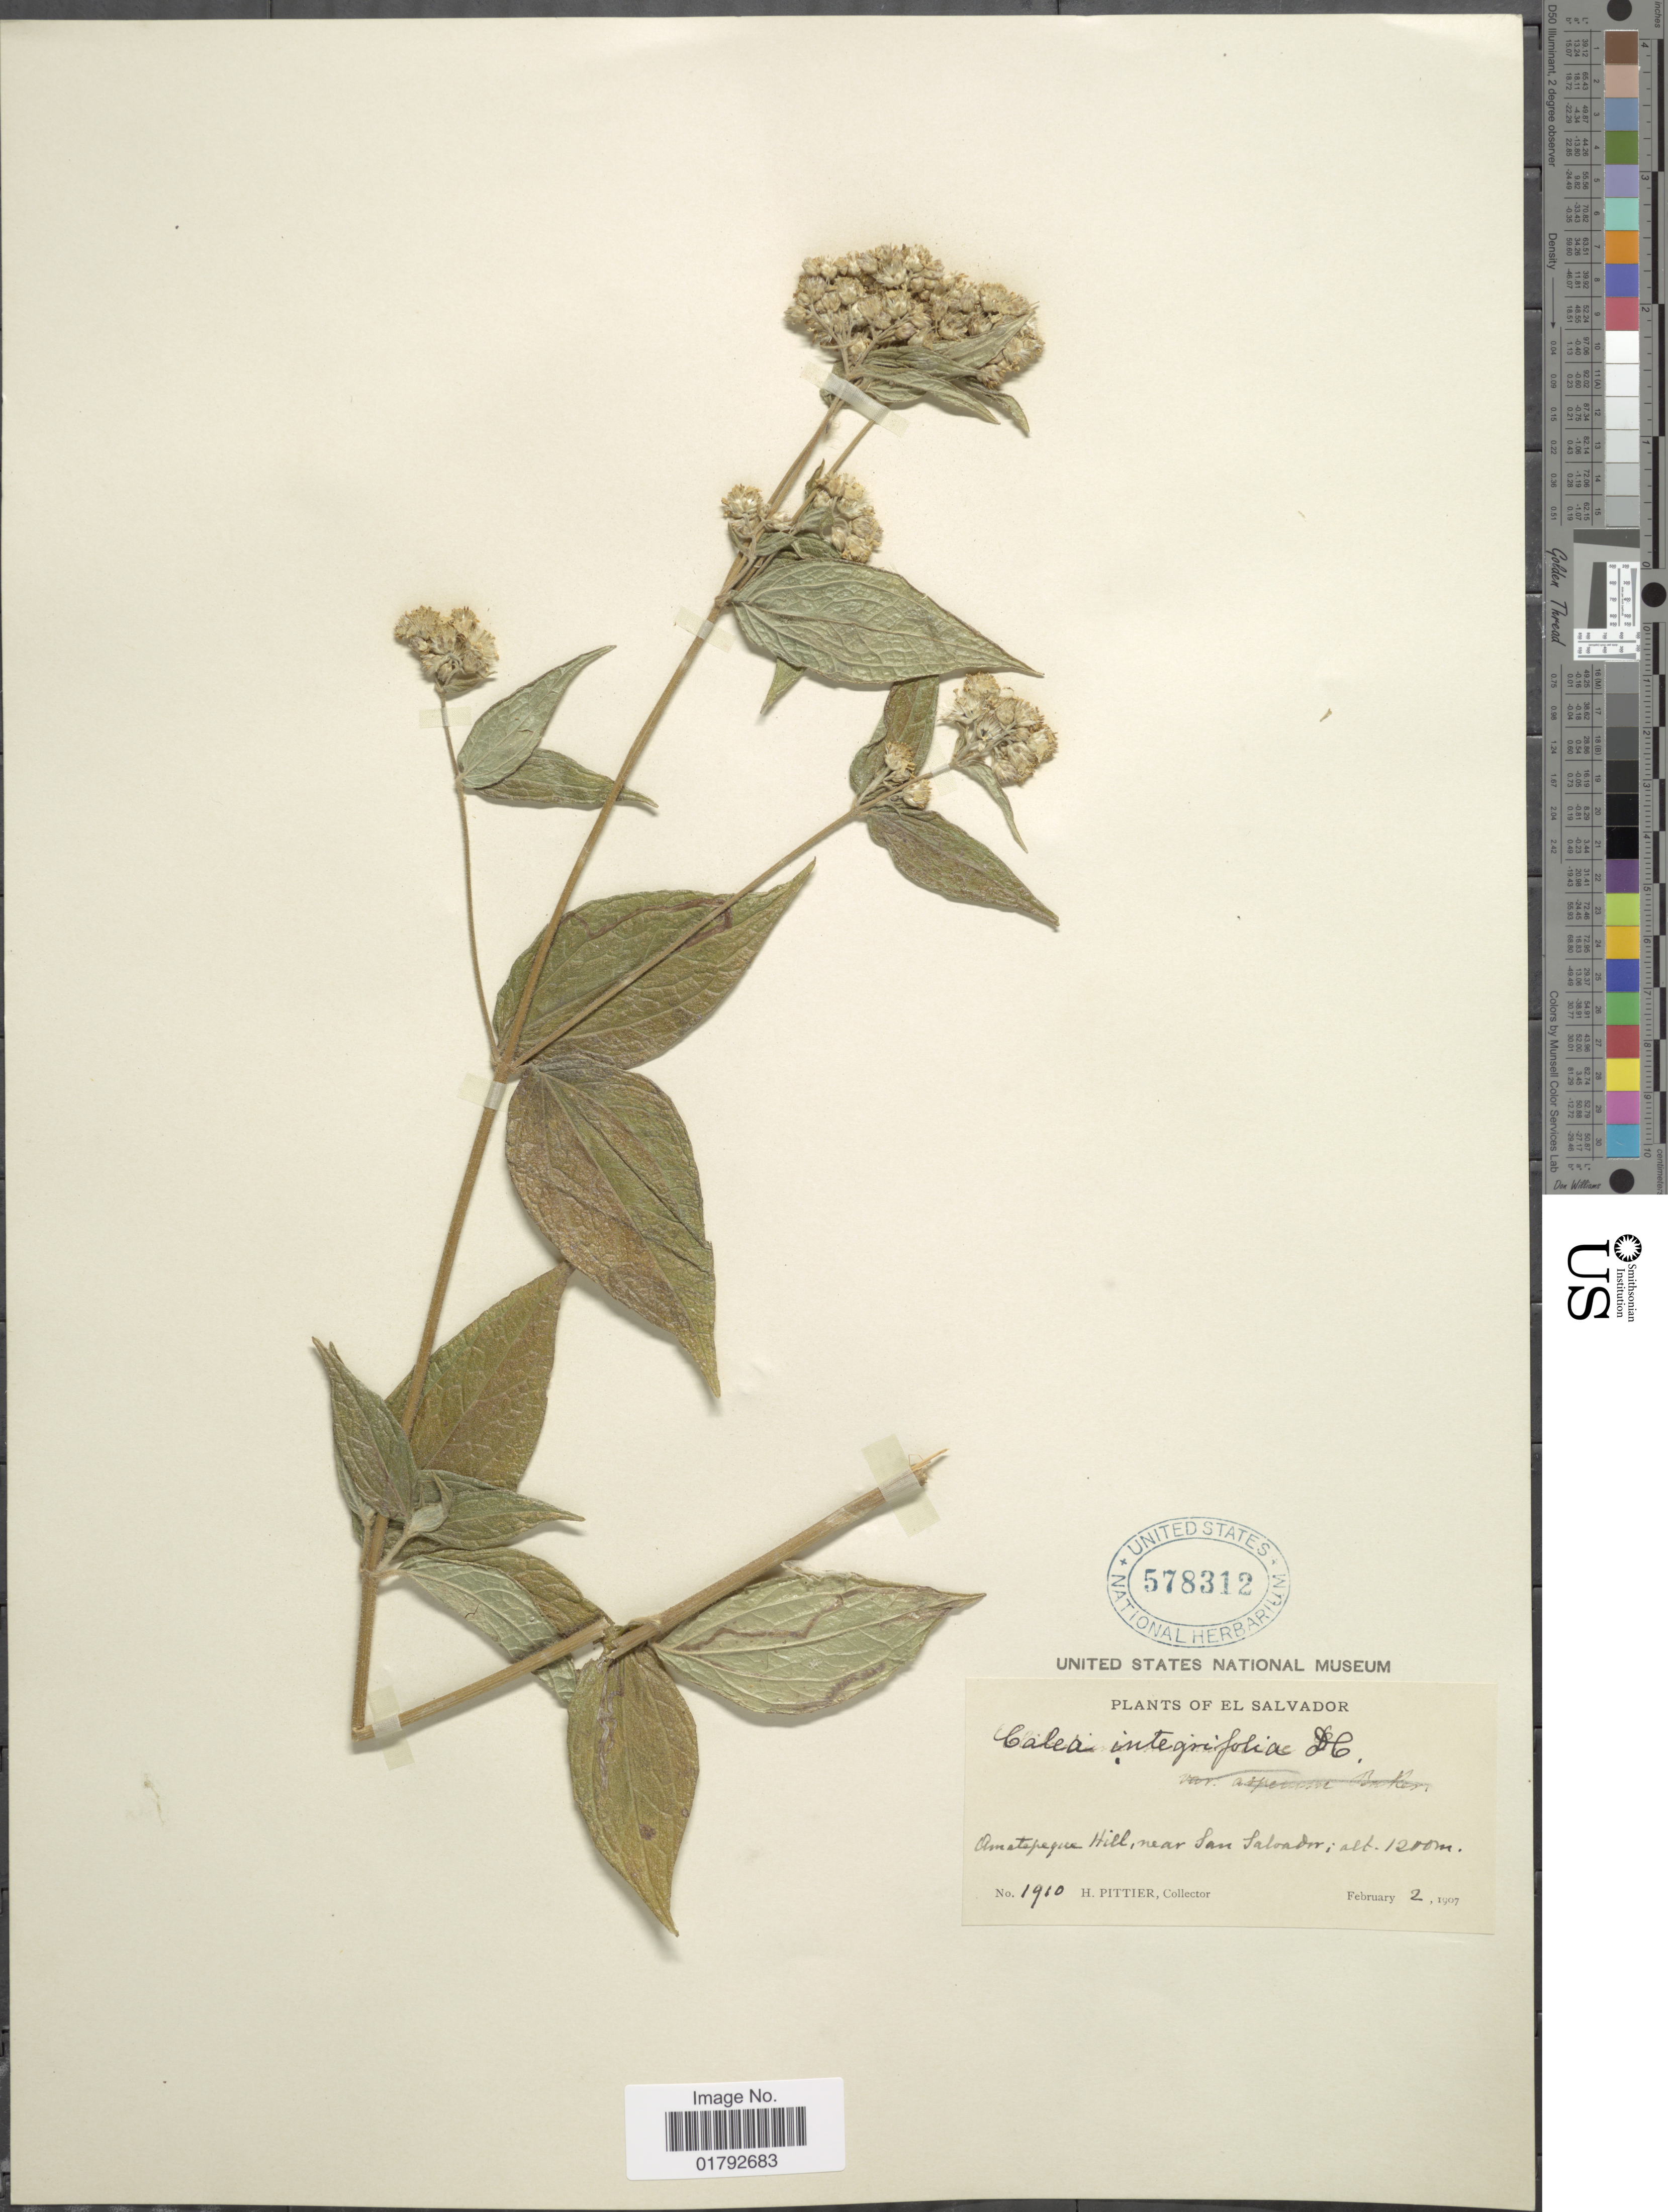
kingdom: Plantae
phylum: Tracheophyta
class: Magnoliopsida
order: Asterales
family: Asteraceae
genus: Alloispermum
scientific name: Alloispermum integrifolium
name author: (DC.) H. Rob.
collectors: H. F. Pittier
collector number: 1910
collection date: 1907-02-02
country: El Salvador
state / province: San Salvador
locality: Omatepeque Hill, near San Salvador.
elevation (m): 1200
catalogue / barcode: US 578312